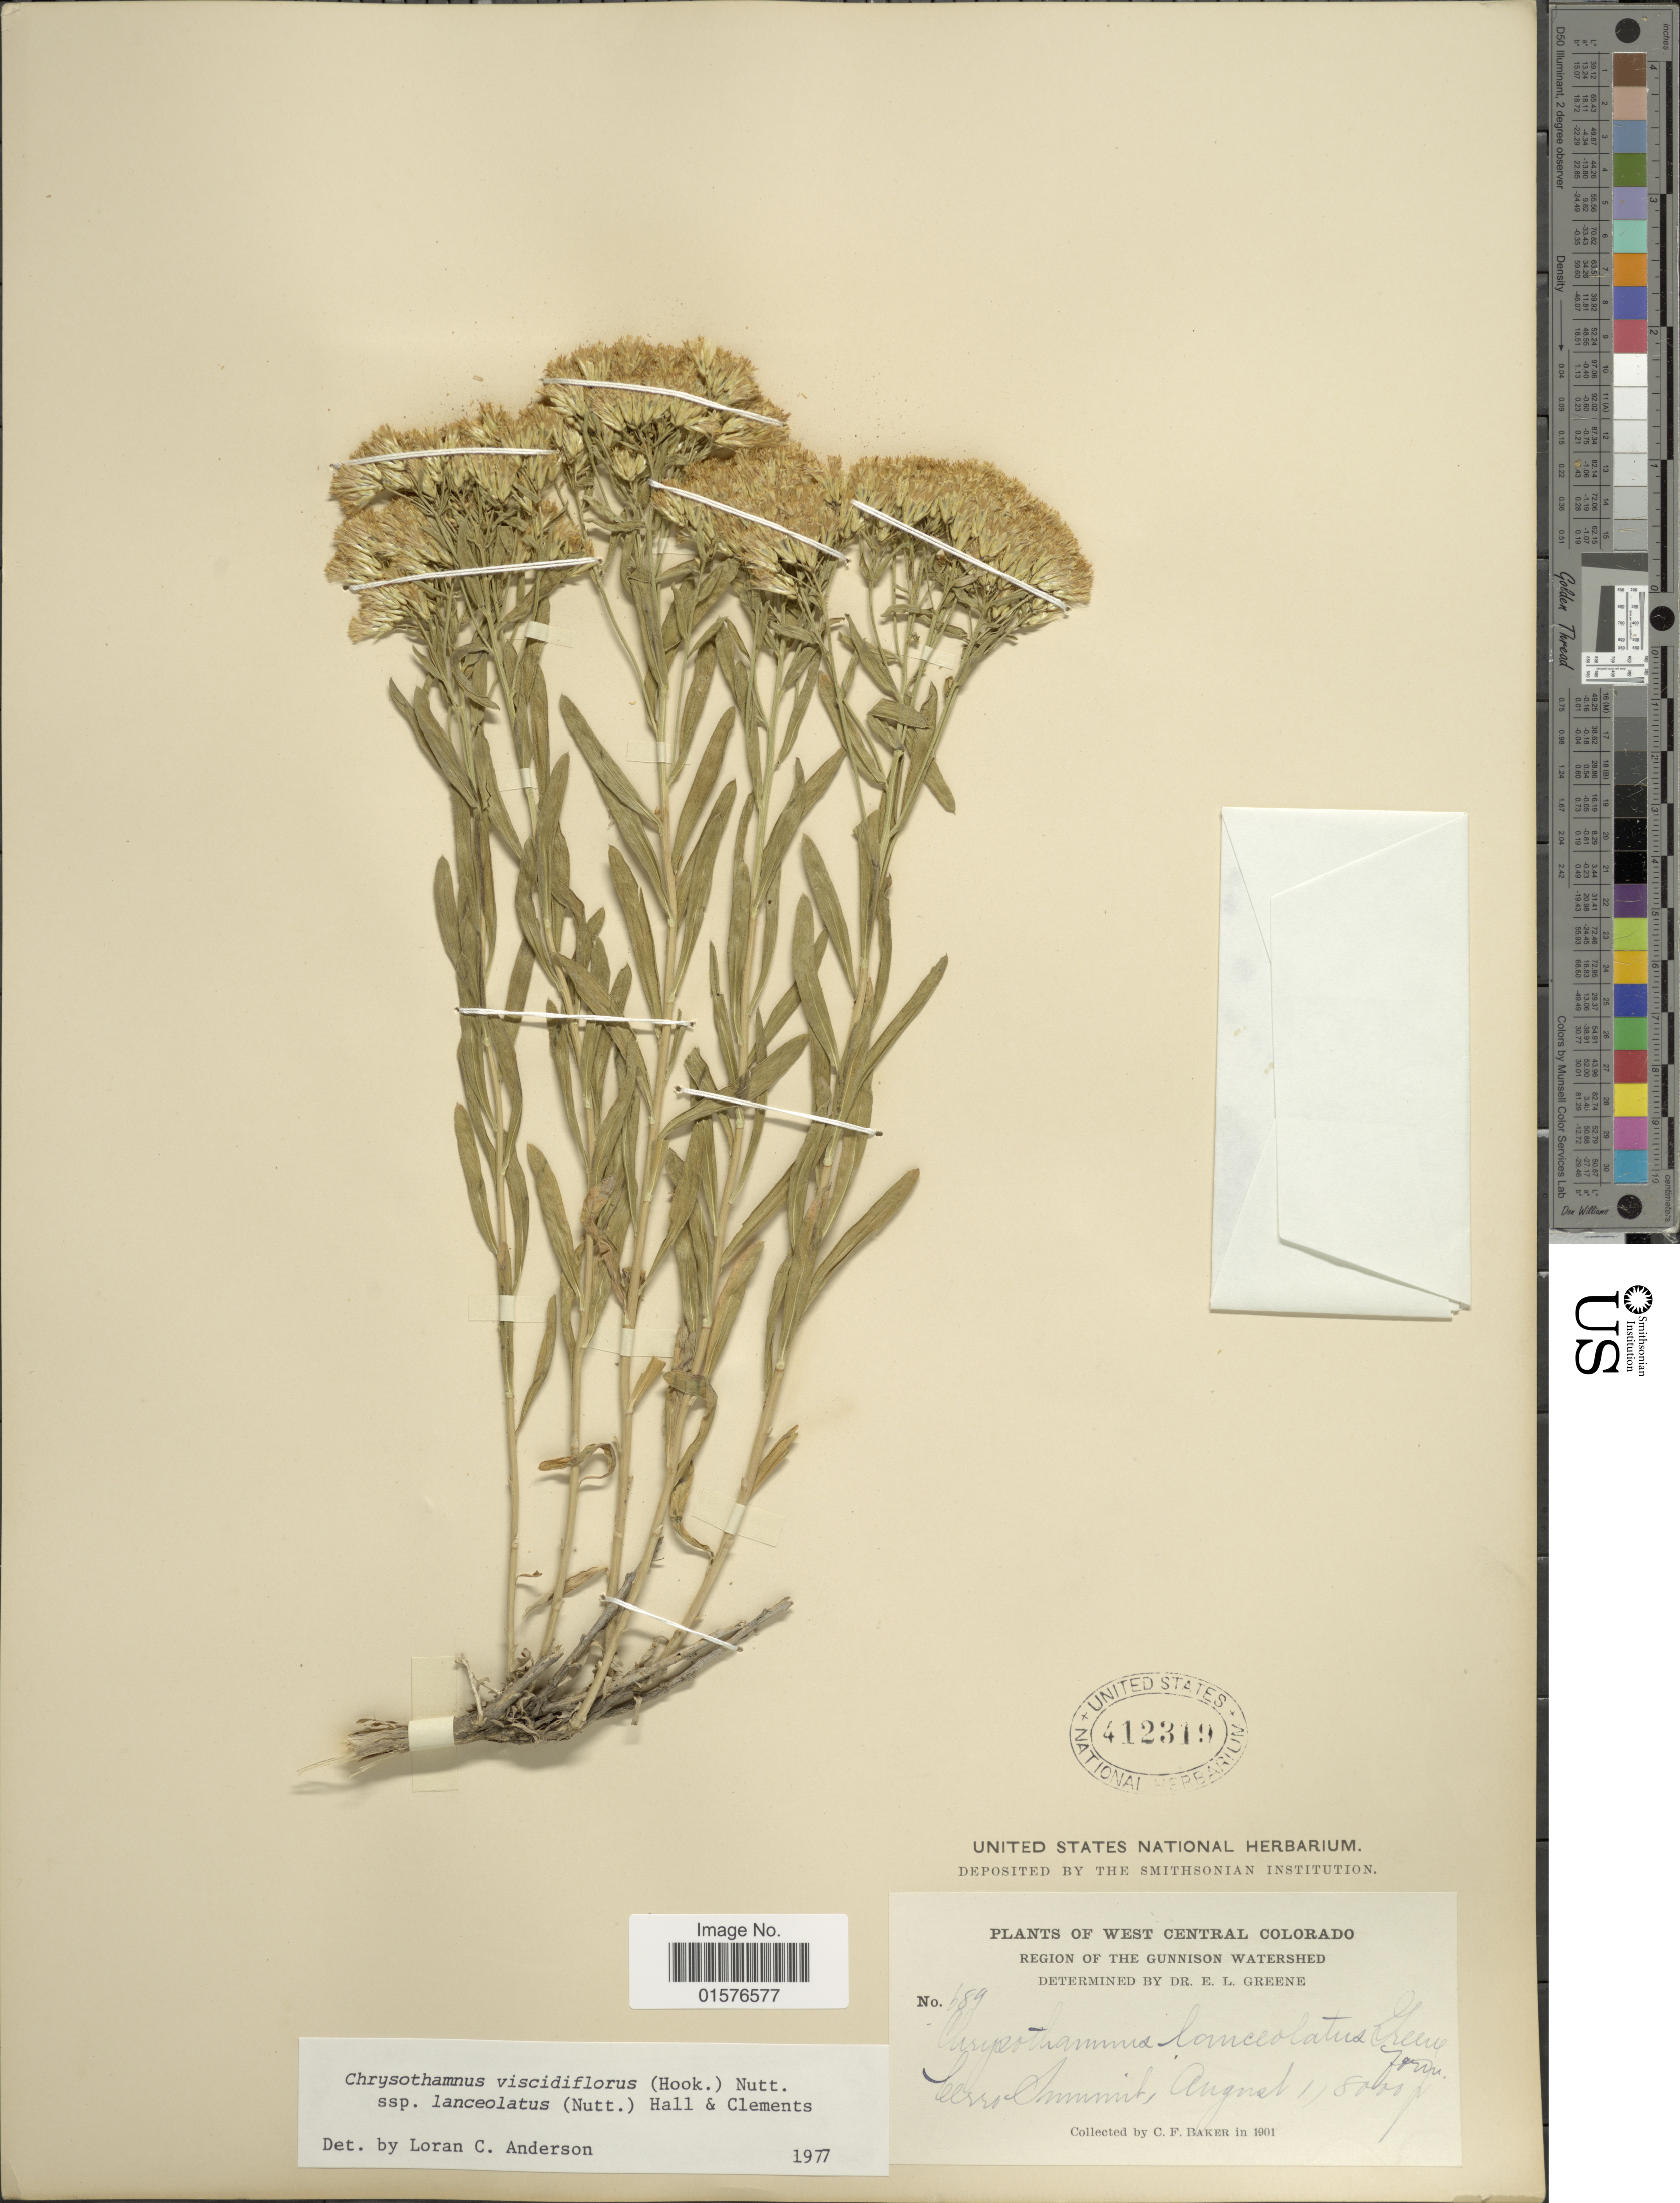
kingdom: Plantae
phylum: Tracheophyta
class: Magnoliopsida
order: Asterales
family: Asteraceae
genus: Chrysothamnus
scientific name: Chrysothamnus viscidiflorus subsp. lanceolatus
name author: (Nutt.) H.M. Hall & Clem.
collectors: C. F. Baker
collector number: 689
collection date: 1901-08-01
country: United States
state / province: Colorado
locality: West Central Colorado, Region of the Gunnison Watershed, Cerro Summit.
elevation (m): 2438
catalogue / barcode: US 412319